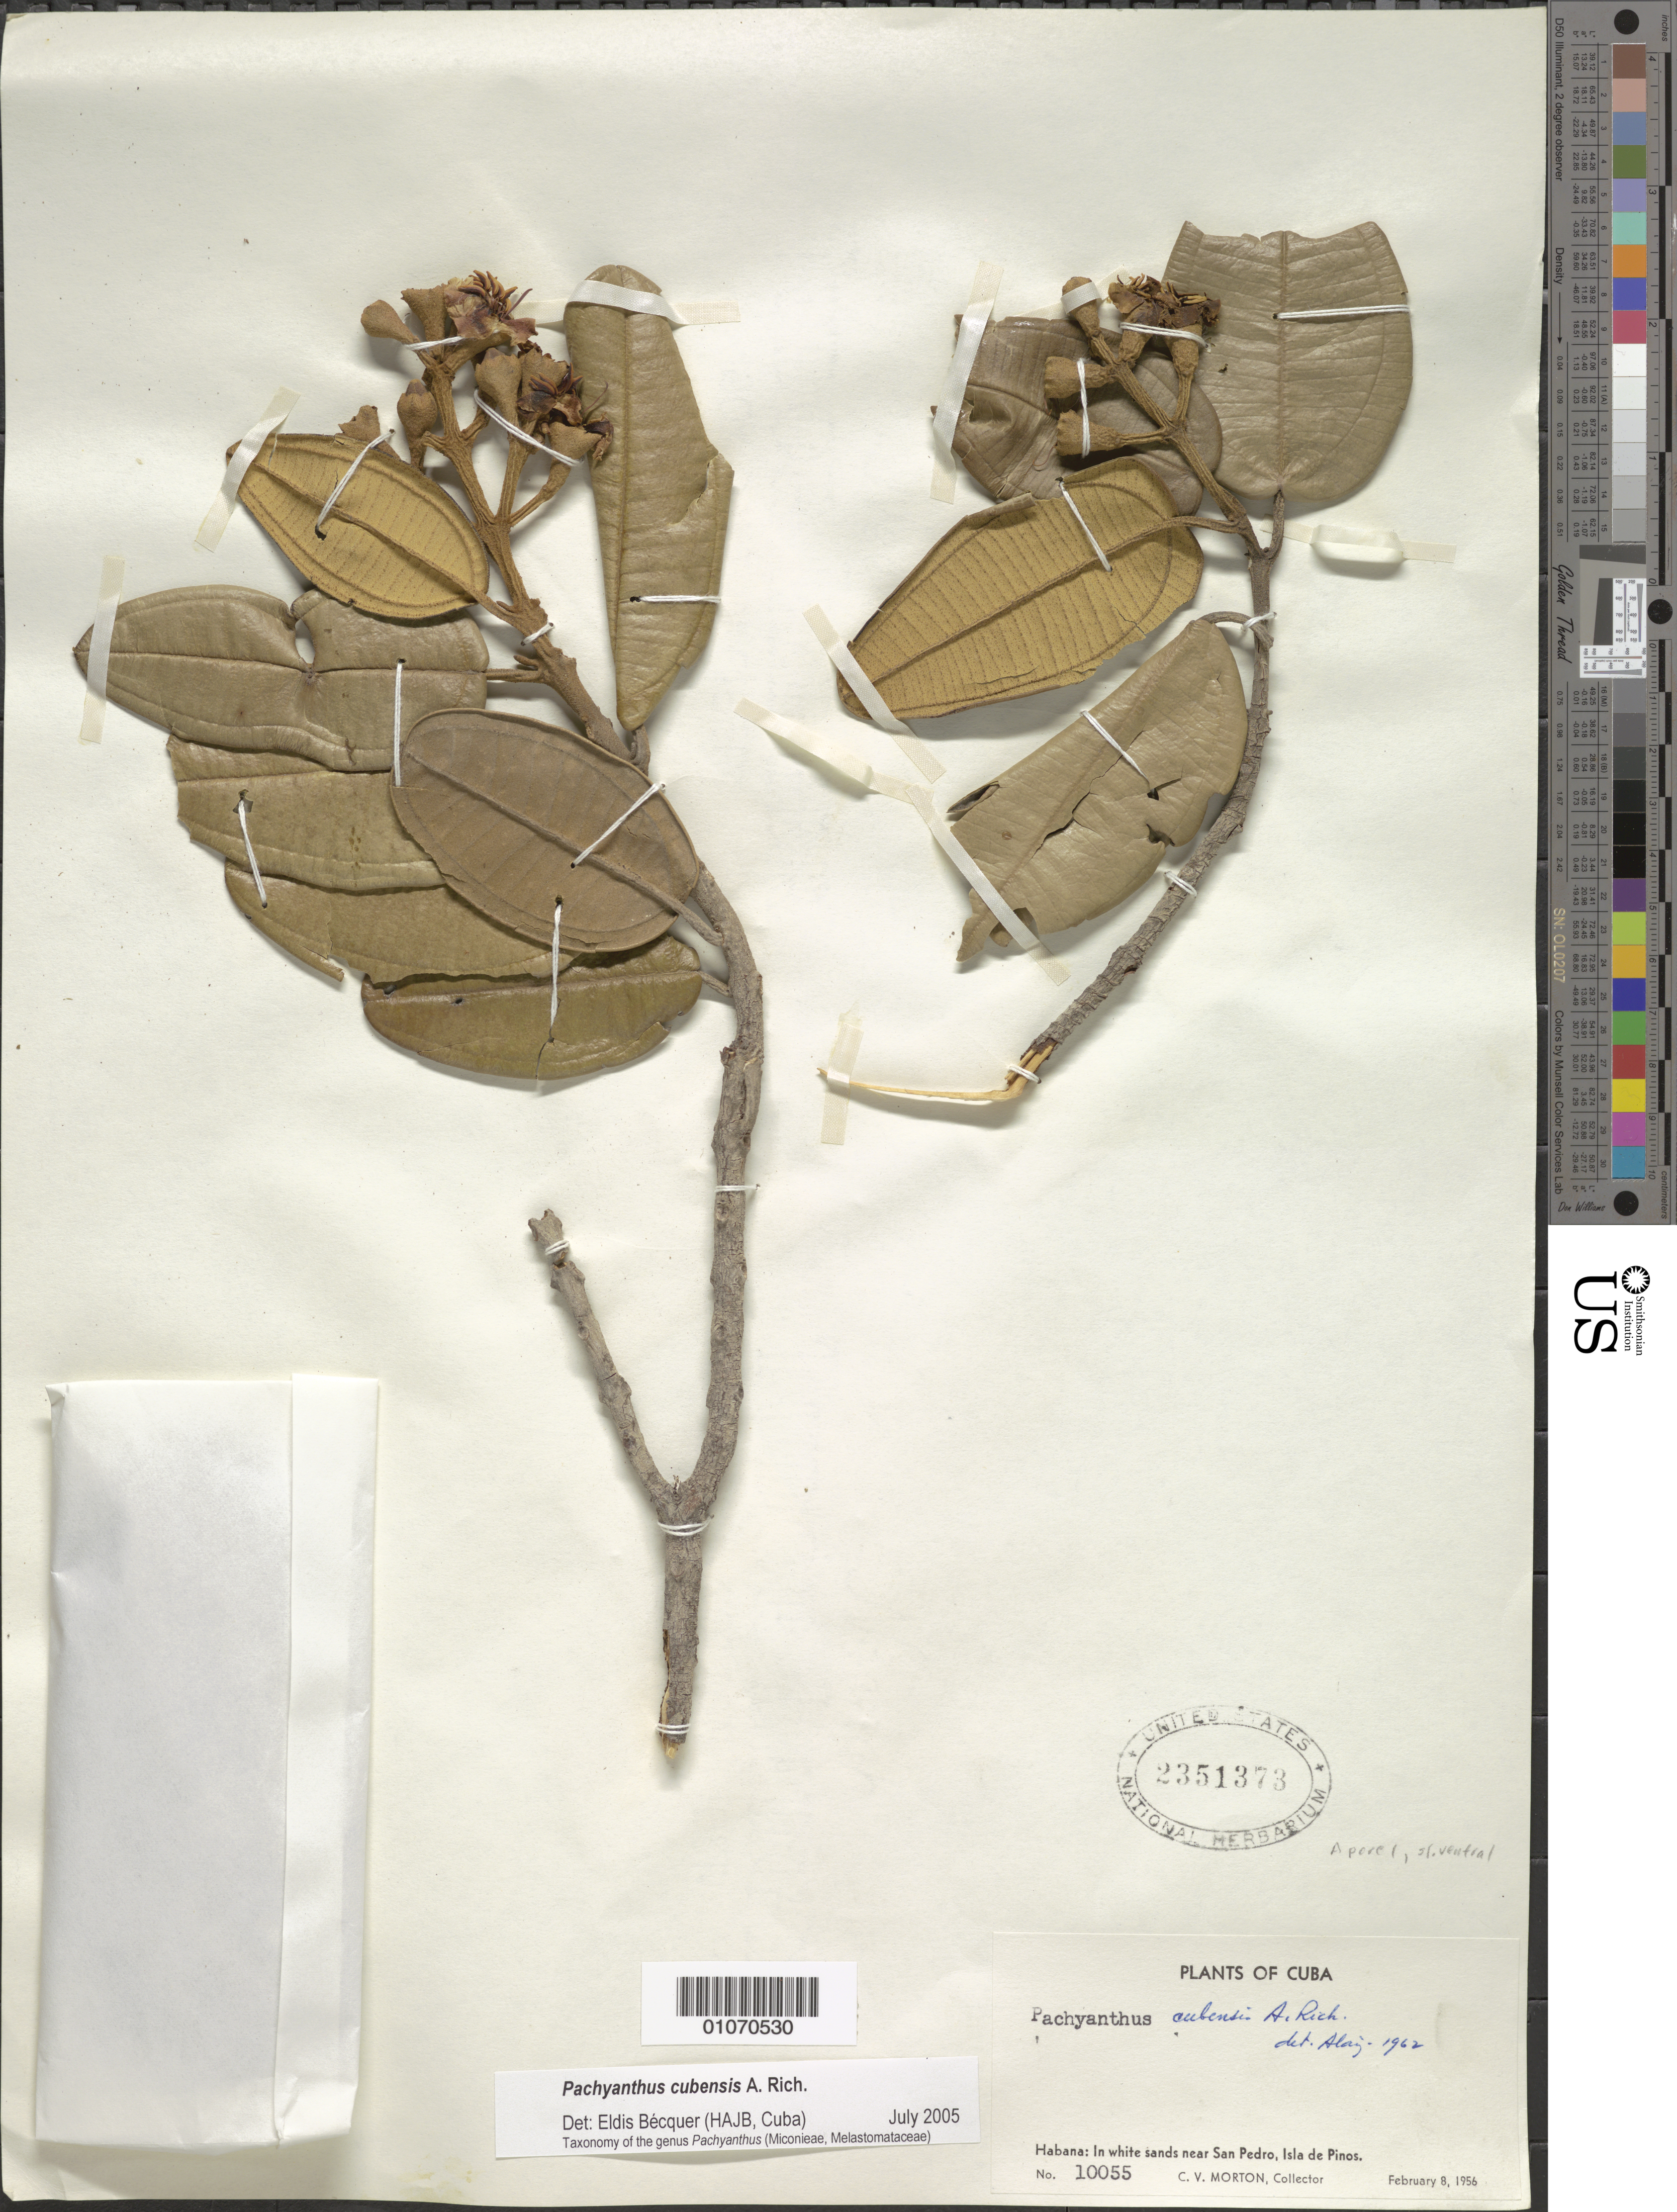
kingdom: Plantae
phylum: Tracheophyta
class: Magnoliopsida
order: Myrtales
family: Melastomataceae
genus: Pachyanthus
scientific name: Pachyanthus cubensis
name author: A. Rich.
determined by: Bécquer Granados, E. R., (HAJB)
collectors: C. V. Morton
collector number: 10055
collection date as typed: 08 Feb 1956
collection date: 1956-02-08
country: Cuba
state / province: Isla de La Juventud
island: Isla de la Juventud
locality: San Pedro, near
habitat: In white sands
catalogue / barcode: US 2351373